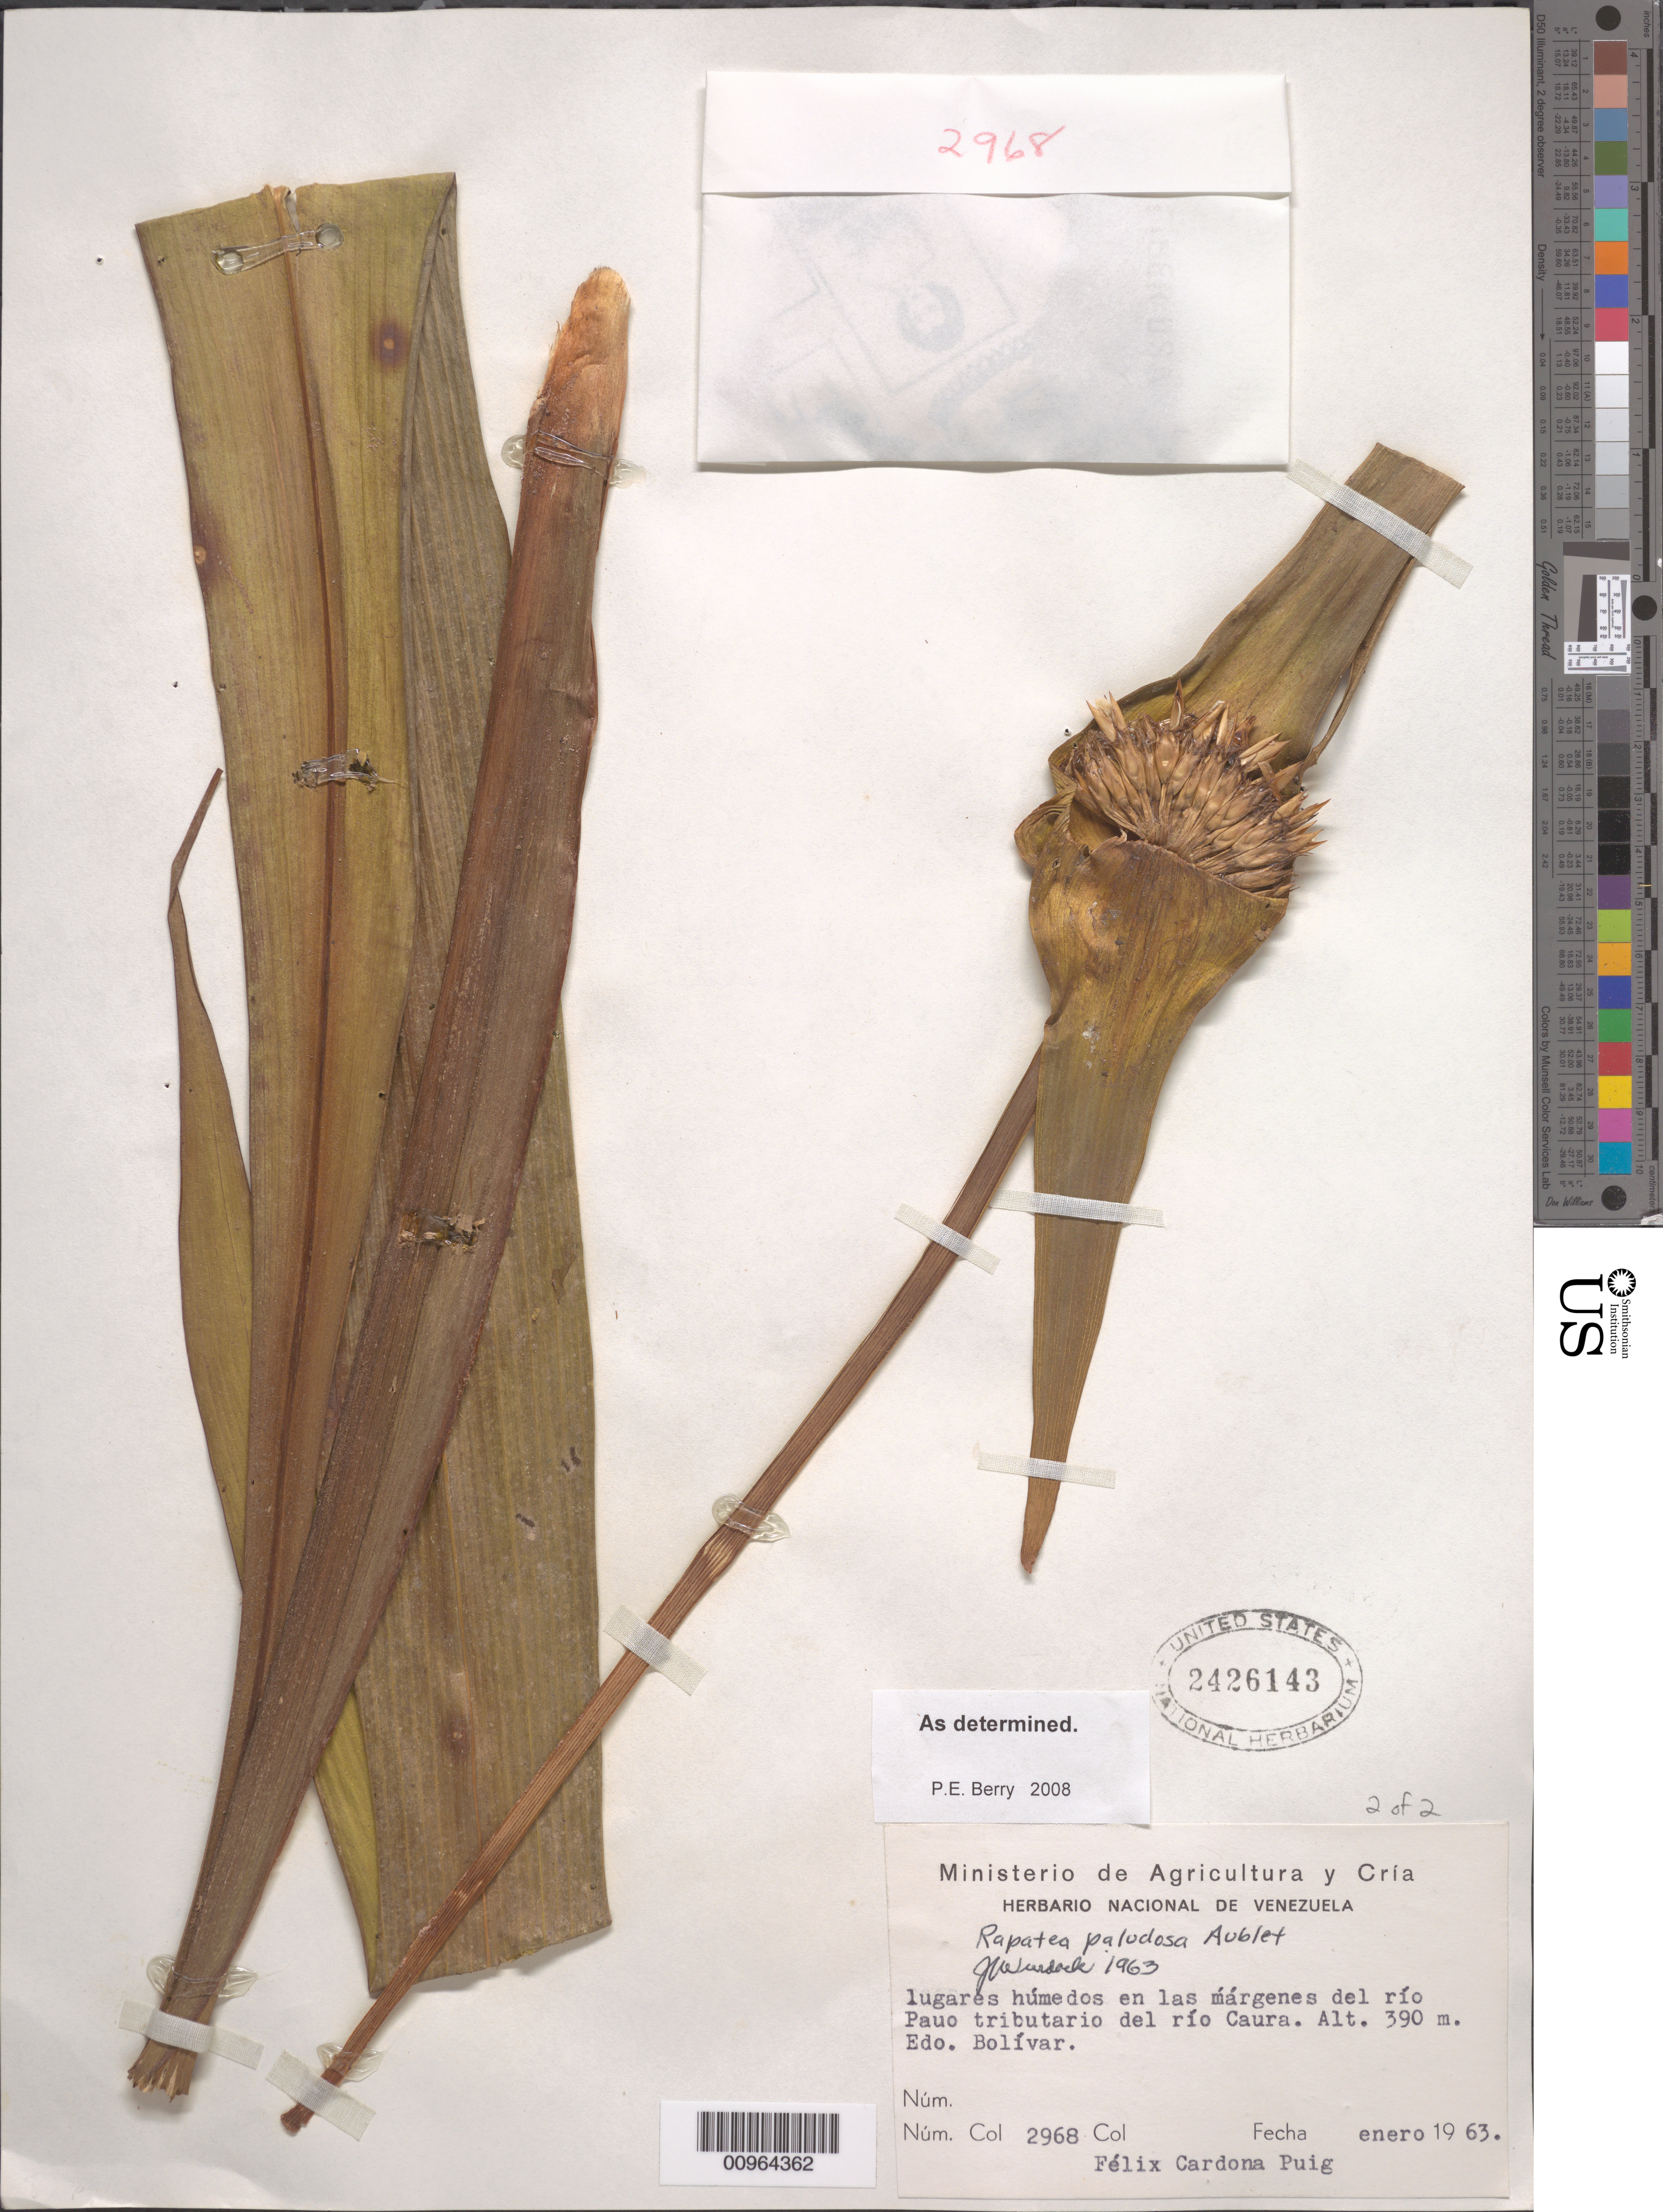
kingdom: Plantae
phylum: Tracheophyta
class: Liliopsida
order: Poales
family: Rapateaceae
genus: Rapatea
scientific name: Rapatea paludosa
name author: Aubl.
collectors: F. Cardona Puig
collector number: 2968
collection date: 1963-01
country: Venezuela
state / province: Bolivar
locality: En las márgenes del río Pauo tributario del río Caura.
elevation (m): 390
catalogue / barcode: US 2426143